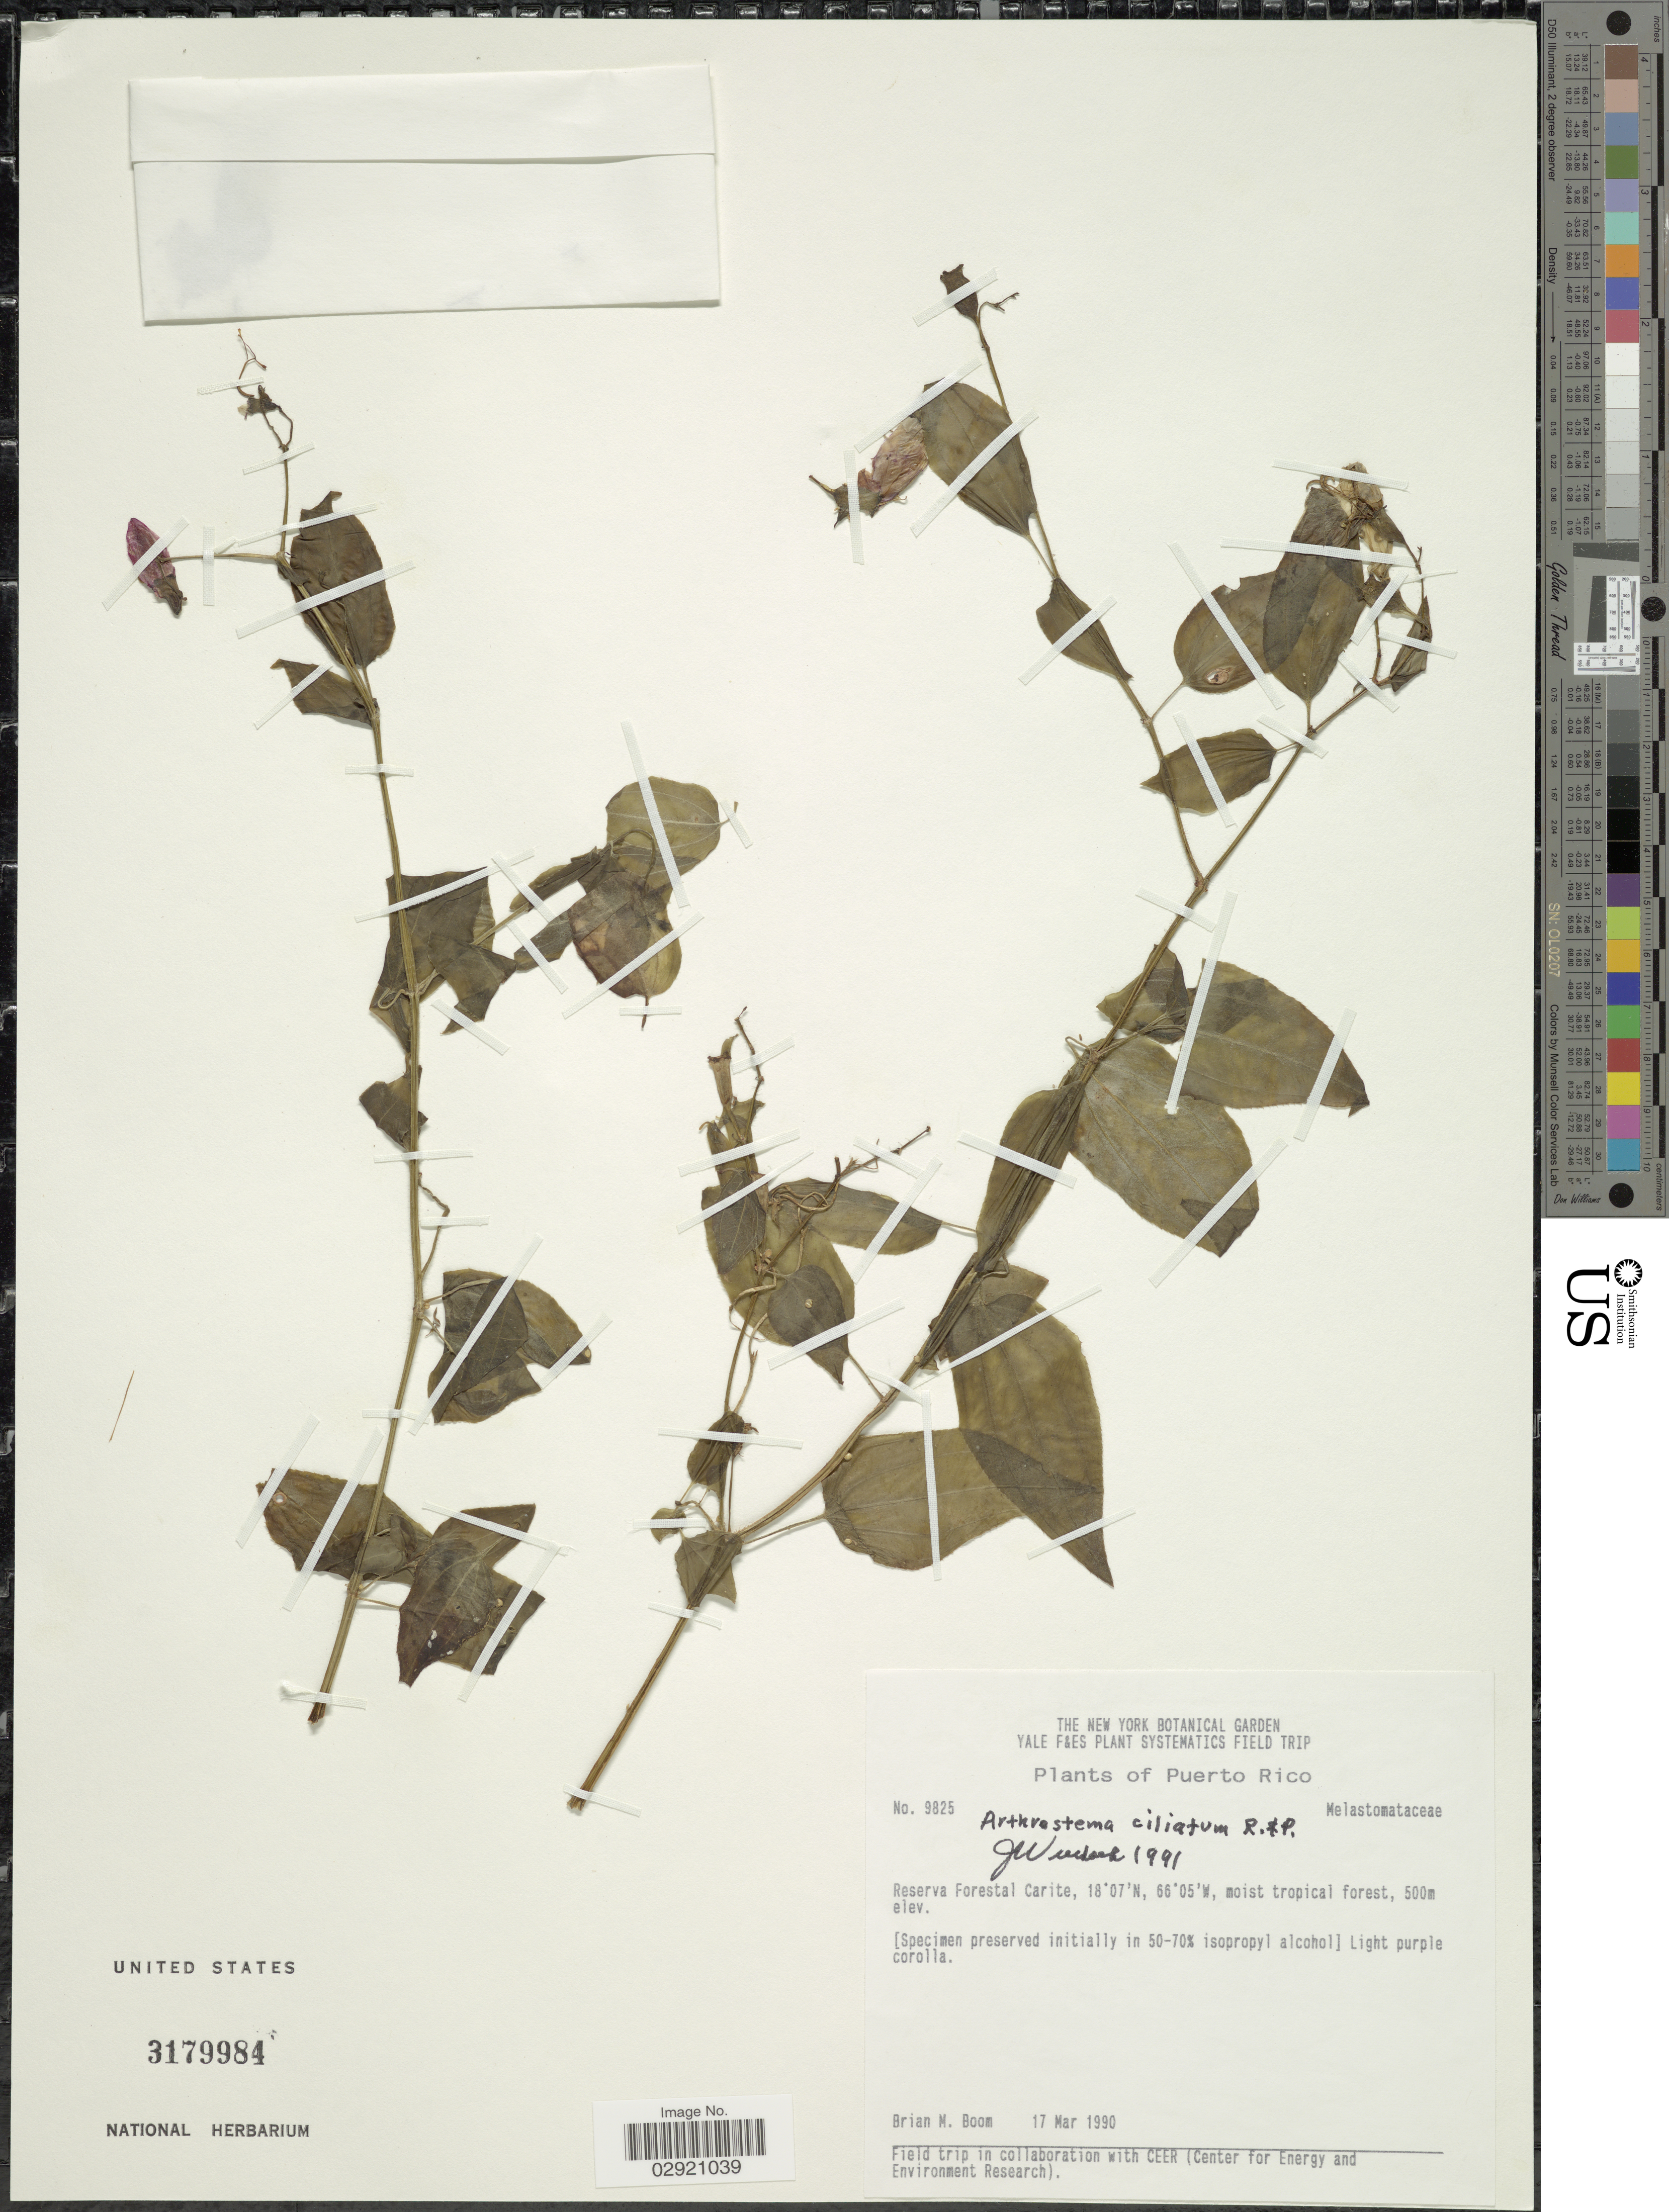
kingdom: Plantae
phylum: Tracheophyta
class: Magnoliopsida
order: Myrtales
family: Melastomataceae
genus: Arthrostemma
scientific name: Arthrostemma ciliatum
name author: Pav. ex D. Don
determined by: Wurdack, John J., (US), US (UNITED STATES)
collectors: B. M. Boom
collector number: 9825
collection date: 1990-03-17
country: Puerto Rico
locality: Reserva Forestal Carite.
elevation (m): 500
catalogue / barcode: US 3179984